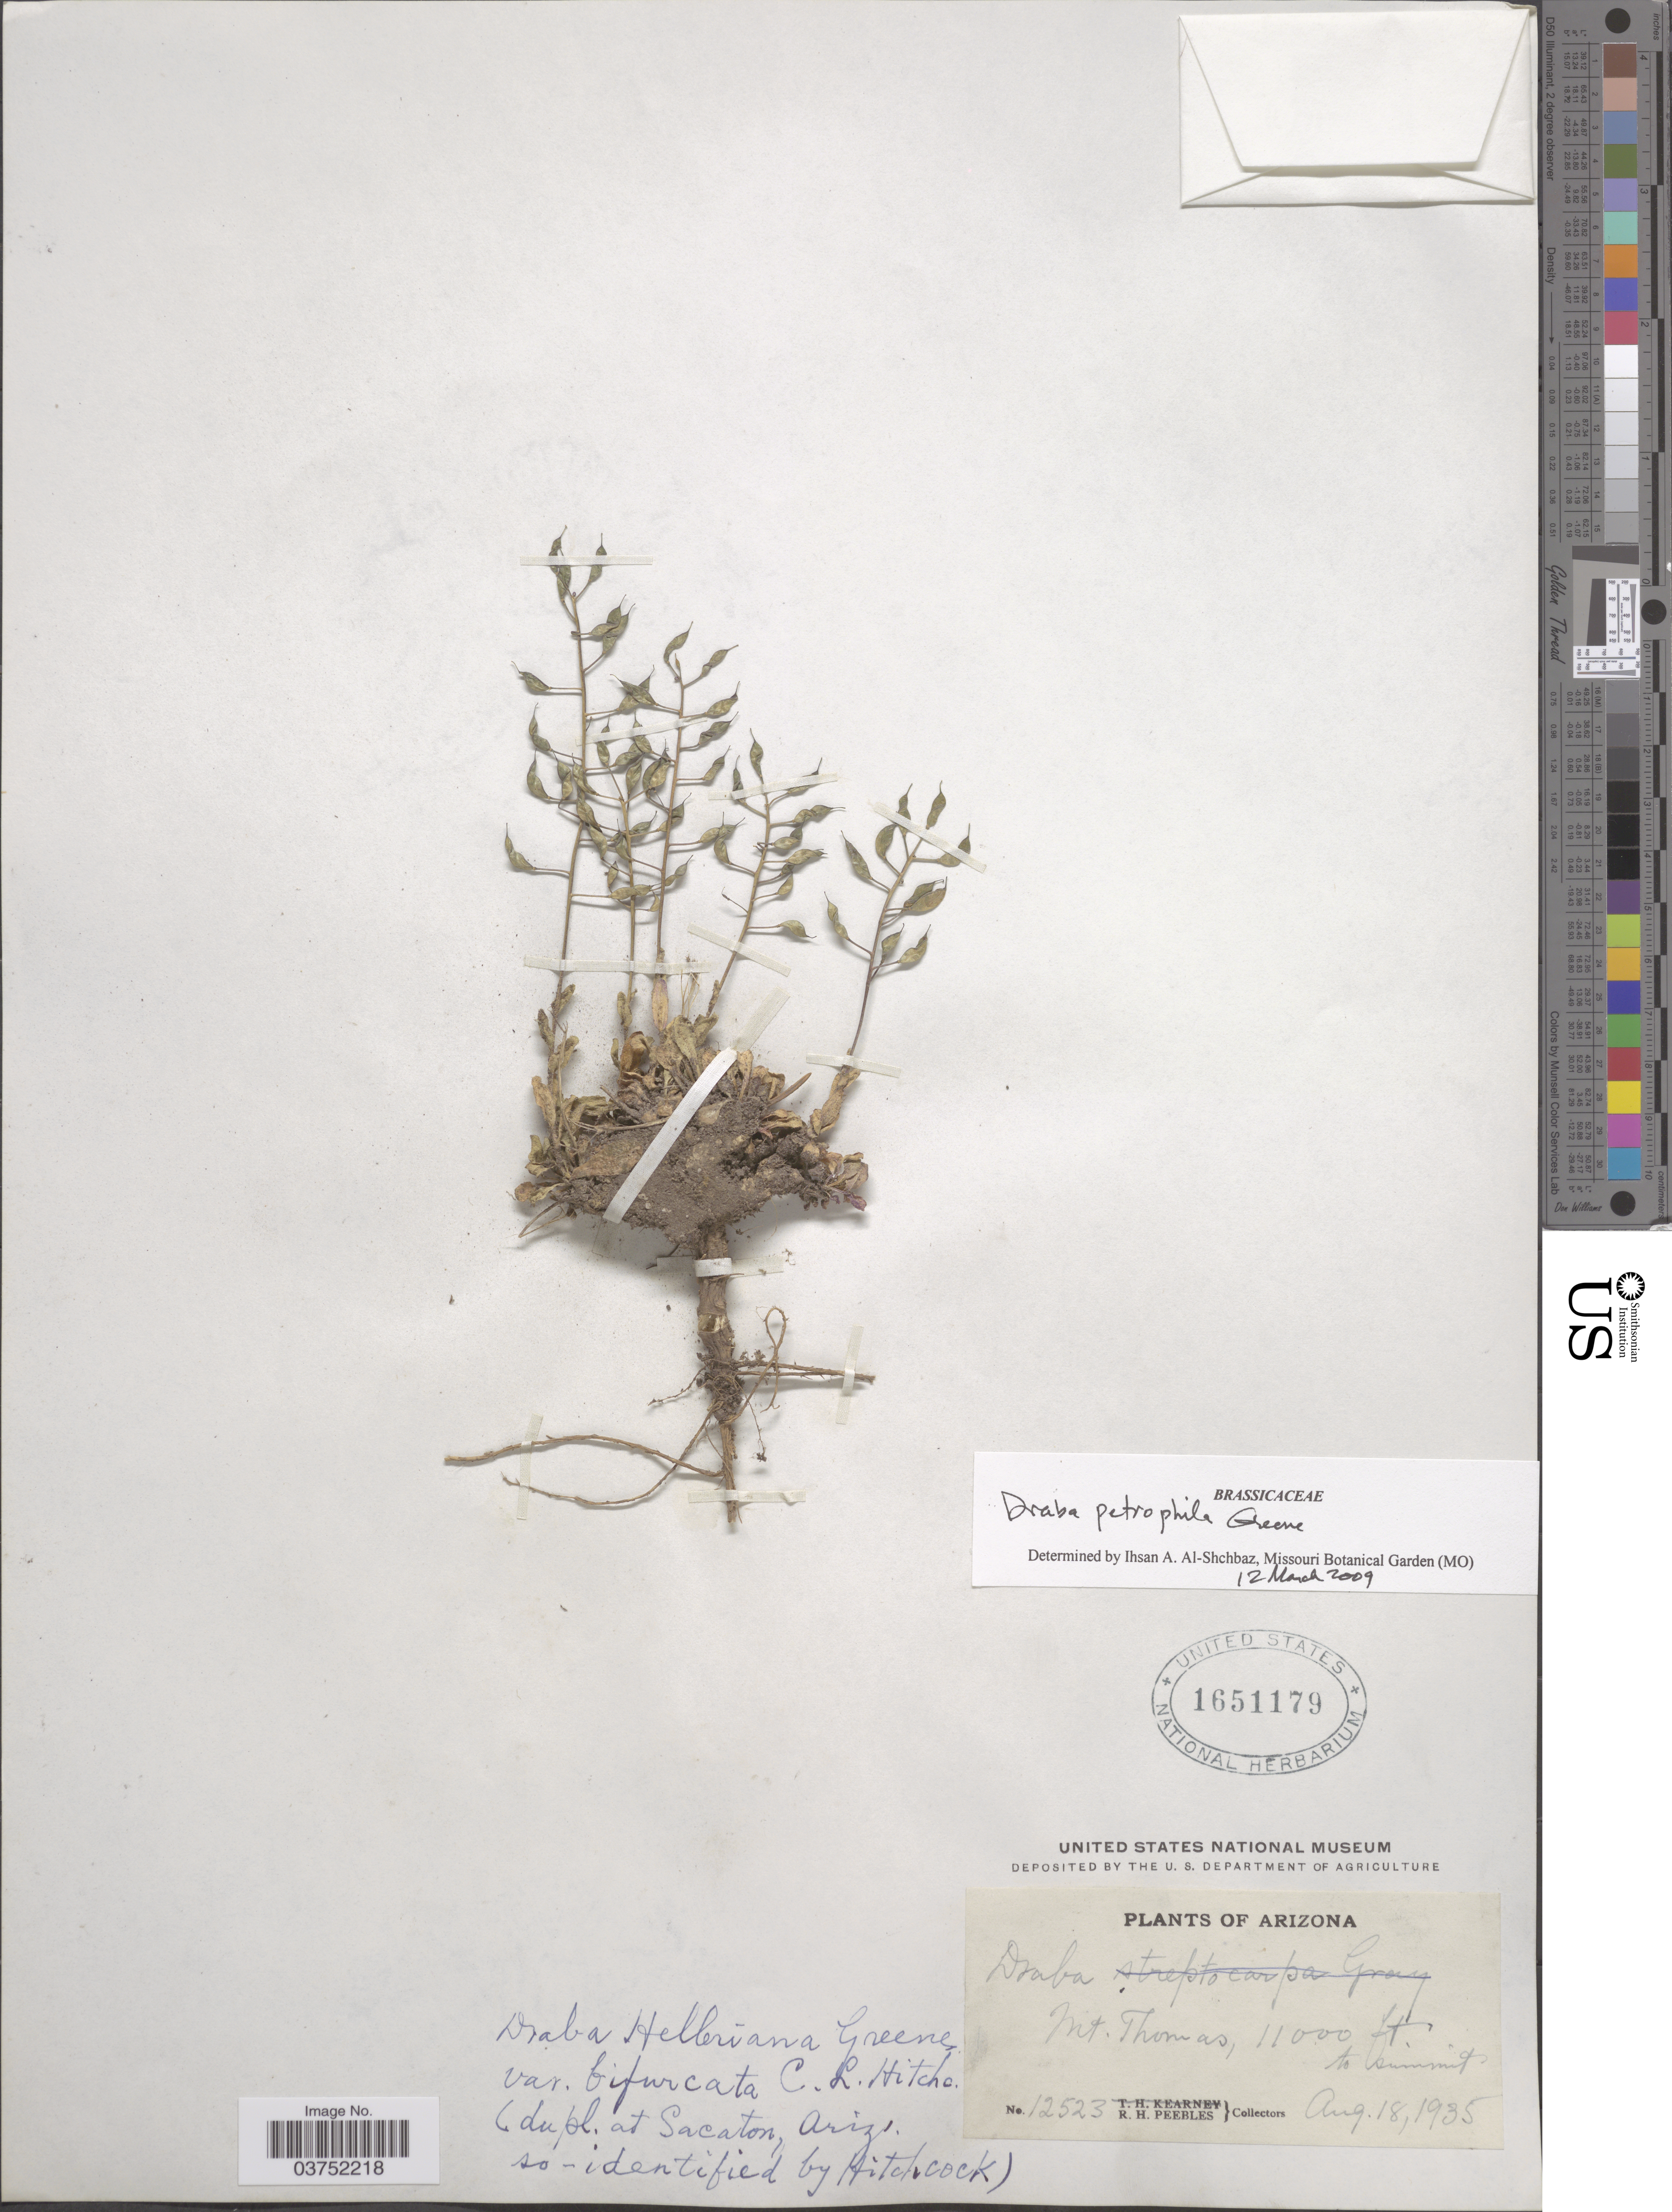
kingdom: Plantae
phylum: Tracheophyta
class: Magnoliopsida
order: Brassicales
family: Brassicaceae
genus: Draba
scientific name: Draba petrophila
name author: Greene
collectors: R. H. Peebles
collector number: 12523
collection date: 1935-08-18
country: United States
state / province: Arizona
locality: Mt. Thomas, to summit.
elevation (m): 3353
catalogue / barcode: US 1651179